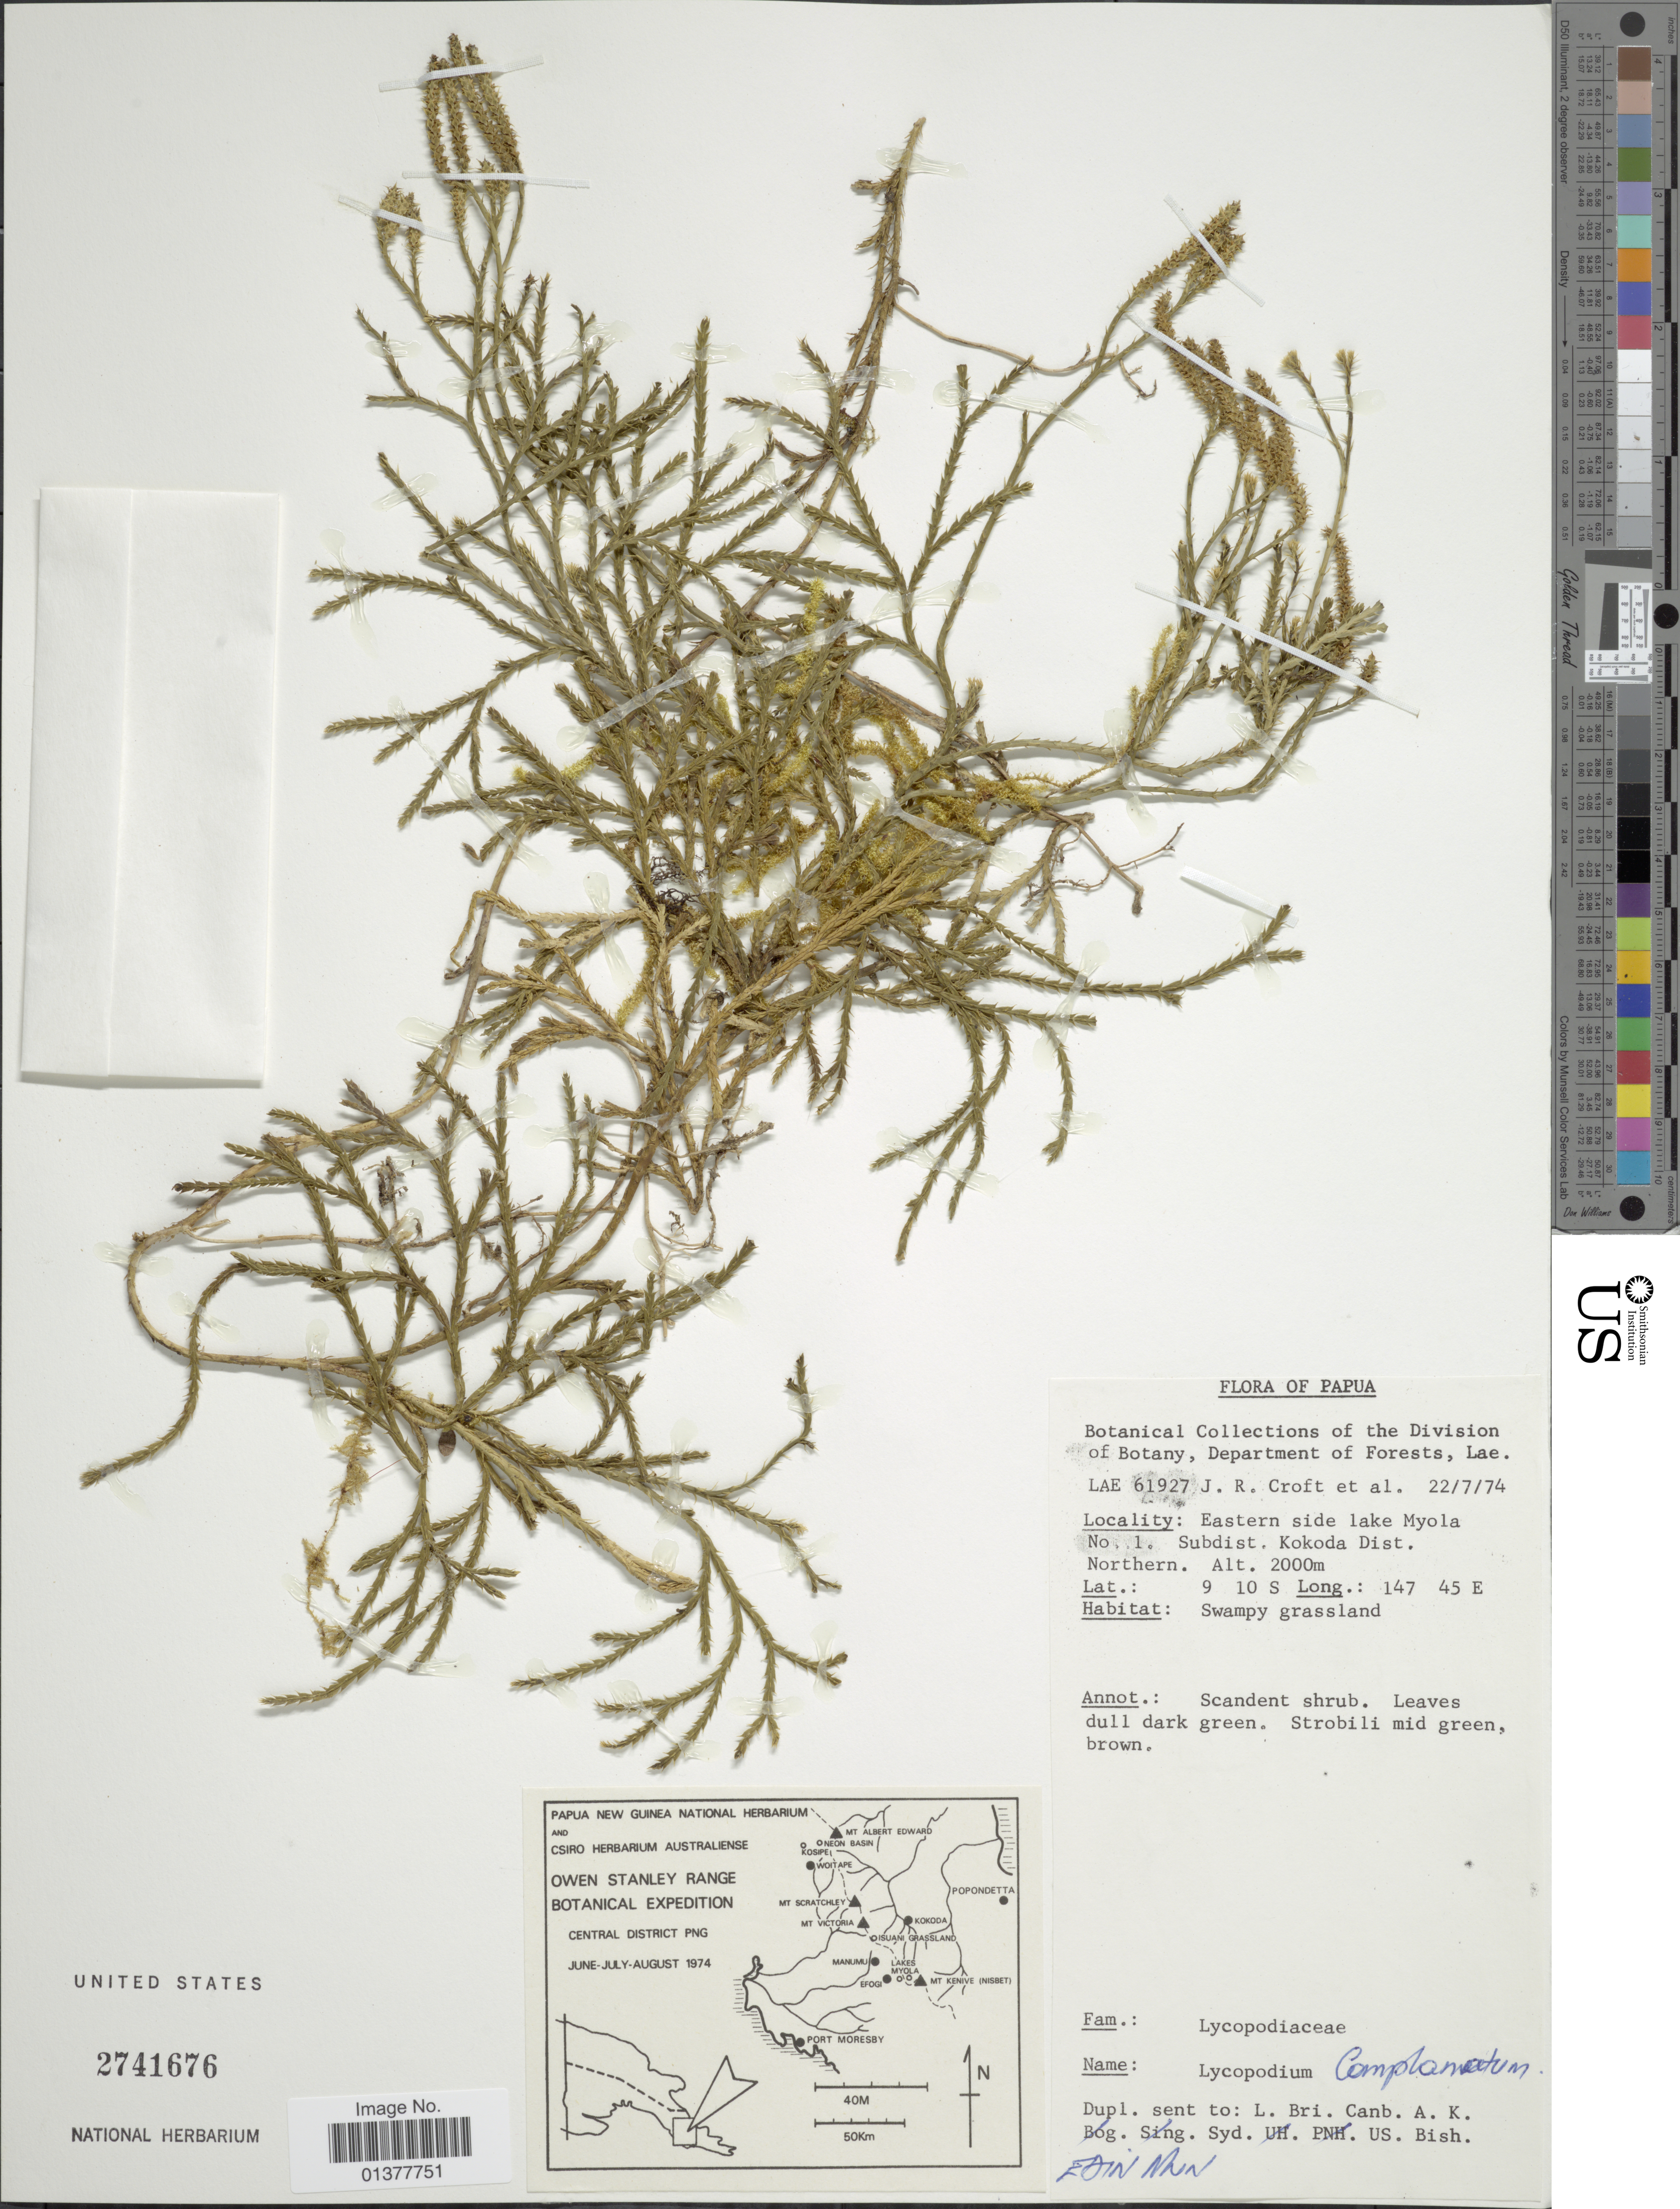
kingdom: Plantae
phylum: Tracheophyta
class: Lycopodiopsida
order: Lycopodiales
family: Lycopodiaceae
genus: Diphasiastrum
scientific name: Diphasiastrum complanatum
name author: (L.) Holub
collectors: J. R. Croft & et al.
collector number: LAE61927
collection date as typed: Transcribed d/m/y: 22/7/74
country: Papua New Guinea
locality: Eastern side lake Myola No.1 Subdist. Kokoda Dist. Northern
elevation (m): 2000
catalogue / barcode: US 2741676